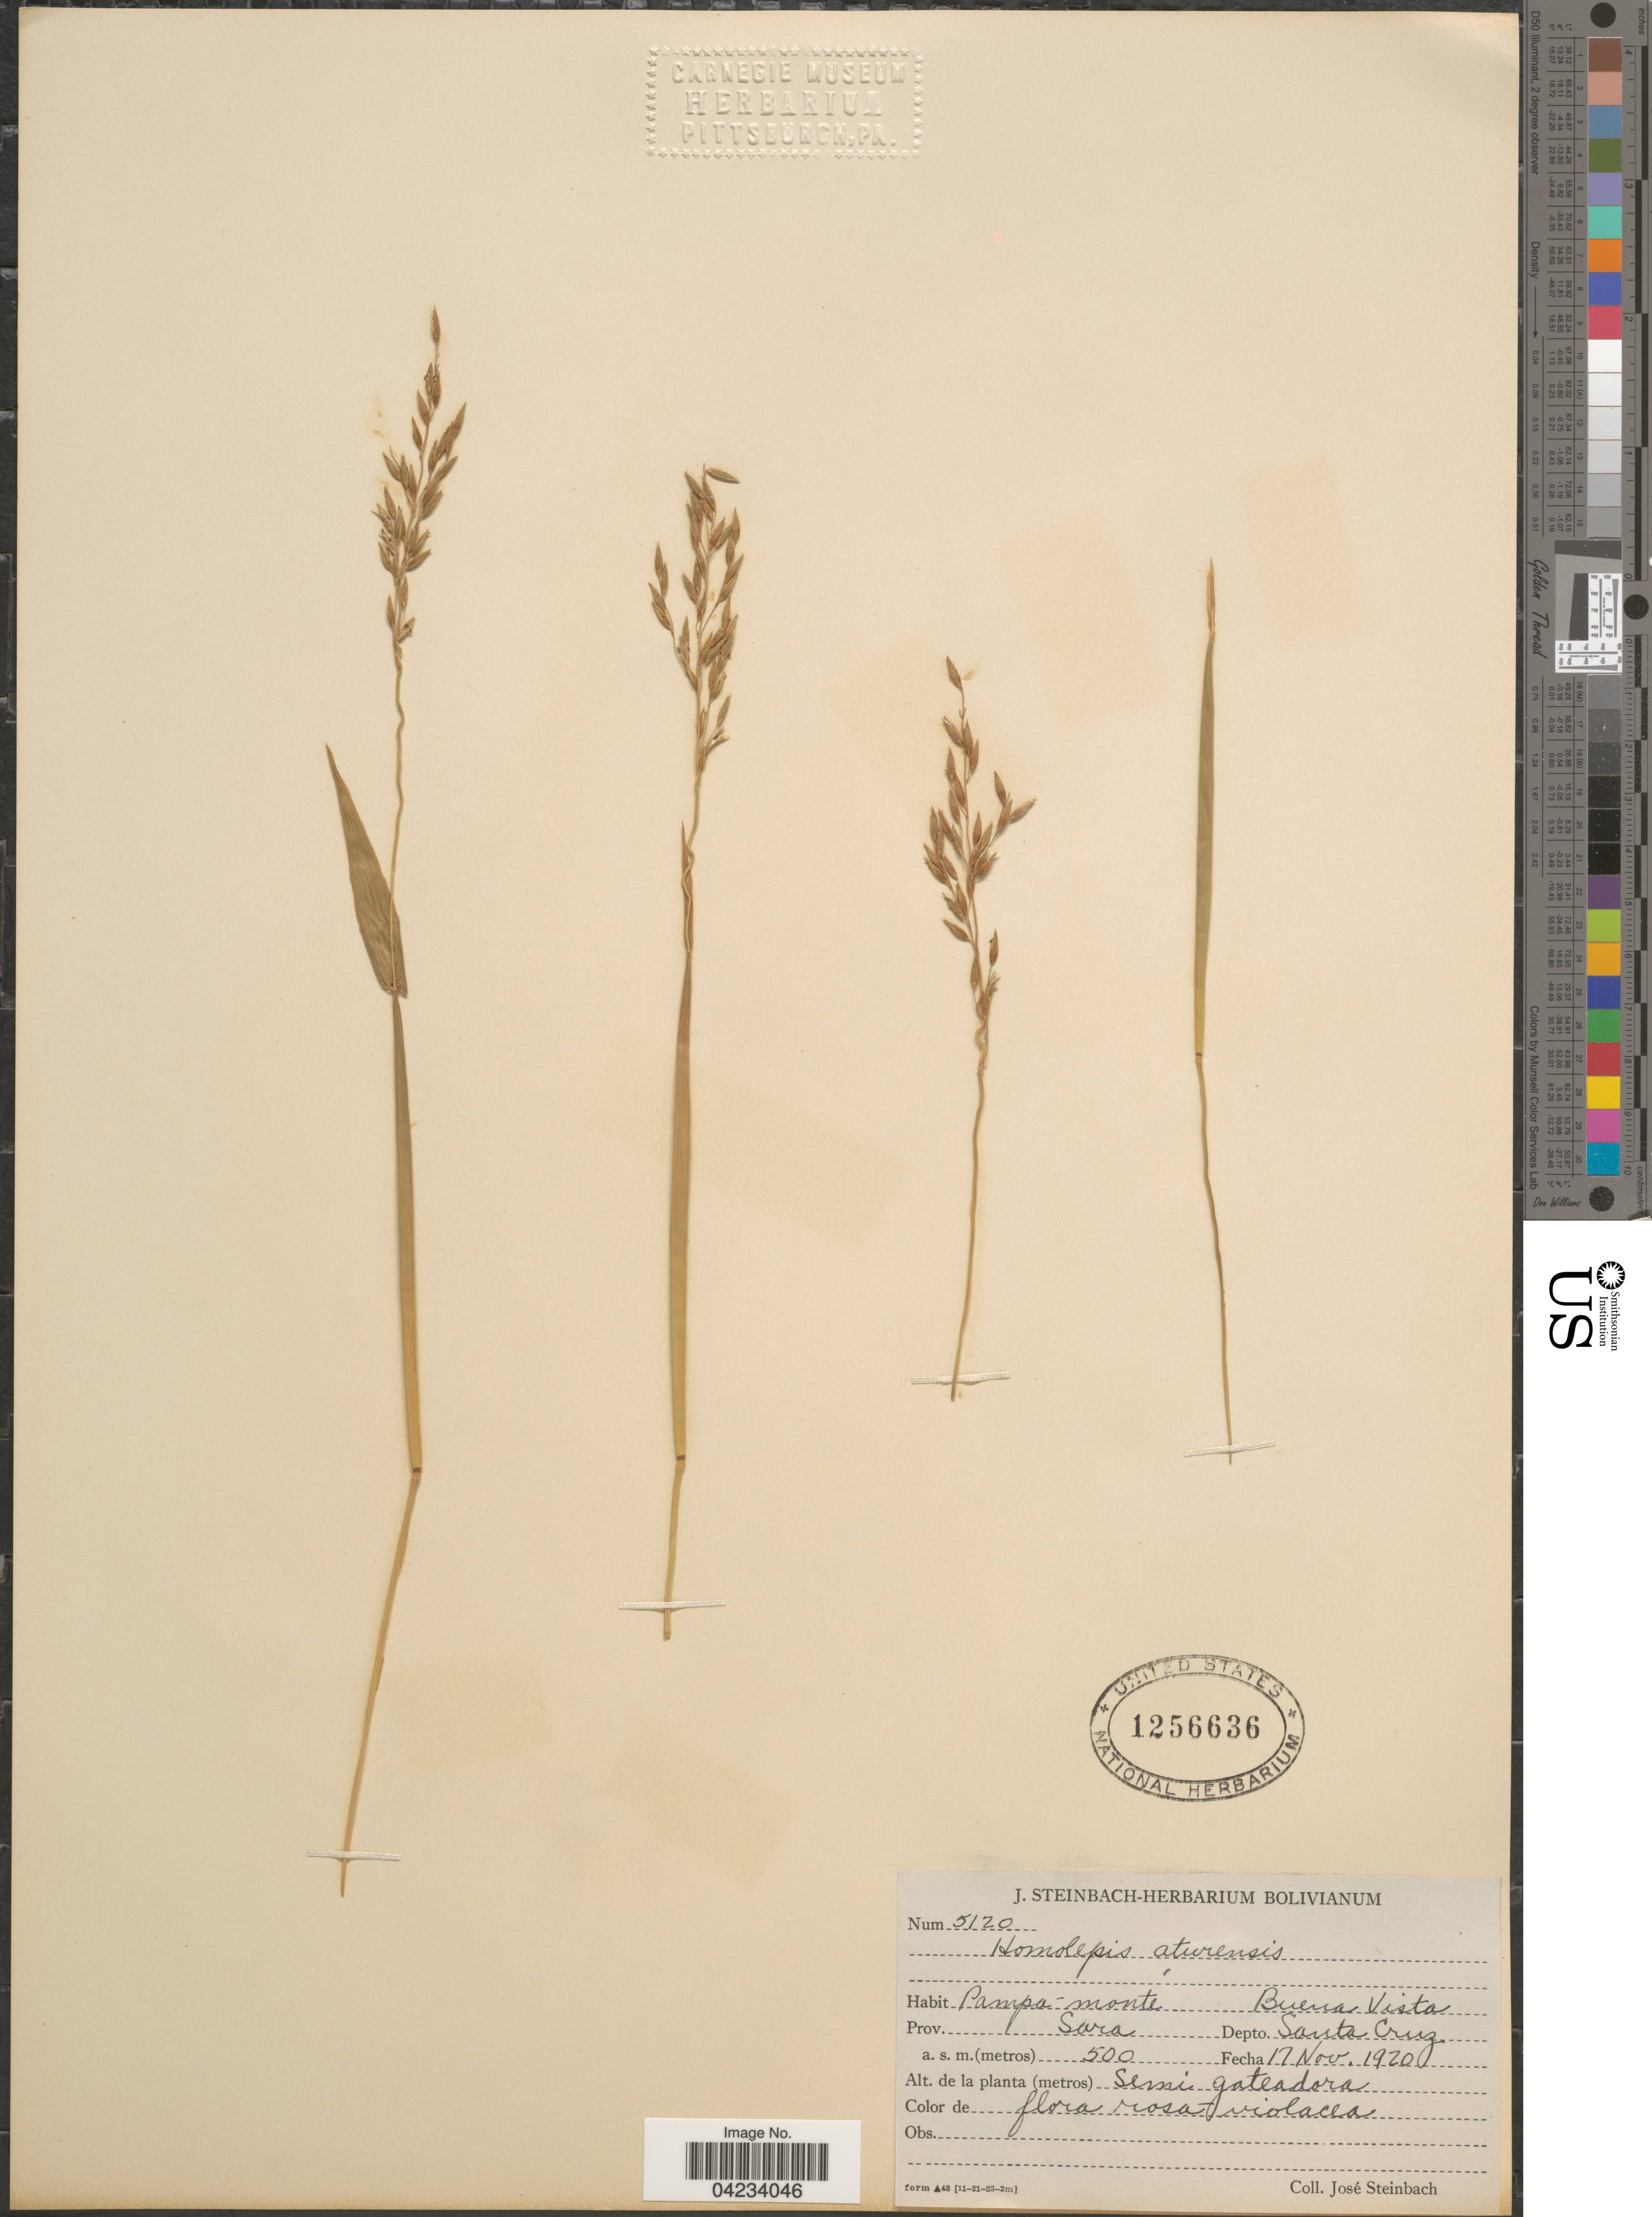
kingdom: Plantae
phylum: Tracheophyta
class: Liliopsida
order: Poales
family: Poaceae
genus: Homolepis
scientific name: Homolepis aturensis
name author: (Kunth) Chase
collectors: J. Steinbach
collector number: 5120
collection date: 1920-11-17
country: Bolivia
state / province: Santa Cruz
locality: Pampa-monte Buena Vista. Prov. Sara. Depto. Santa Cruz.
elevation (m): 500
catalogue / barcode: US 1256636